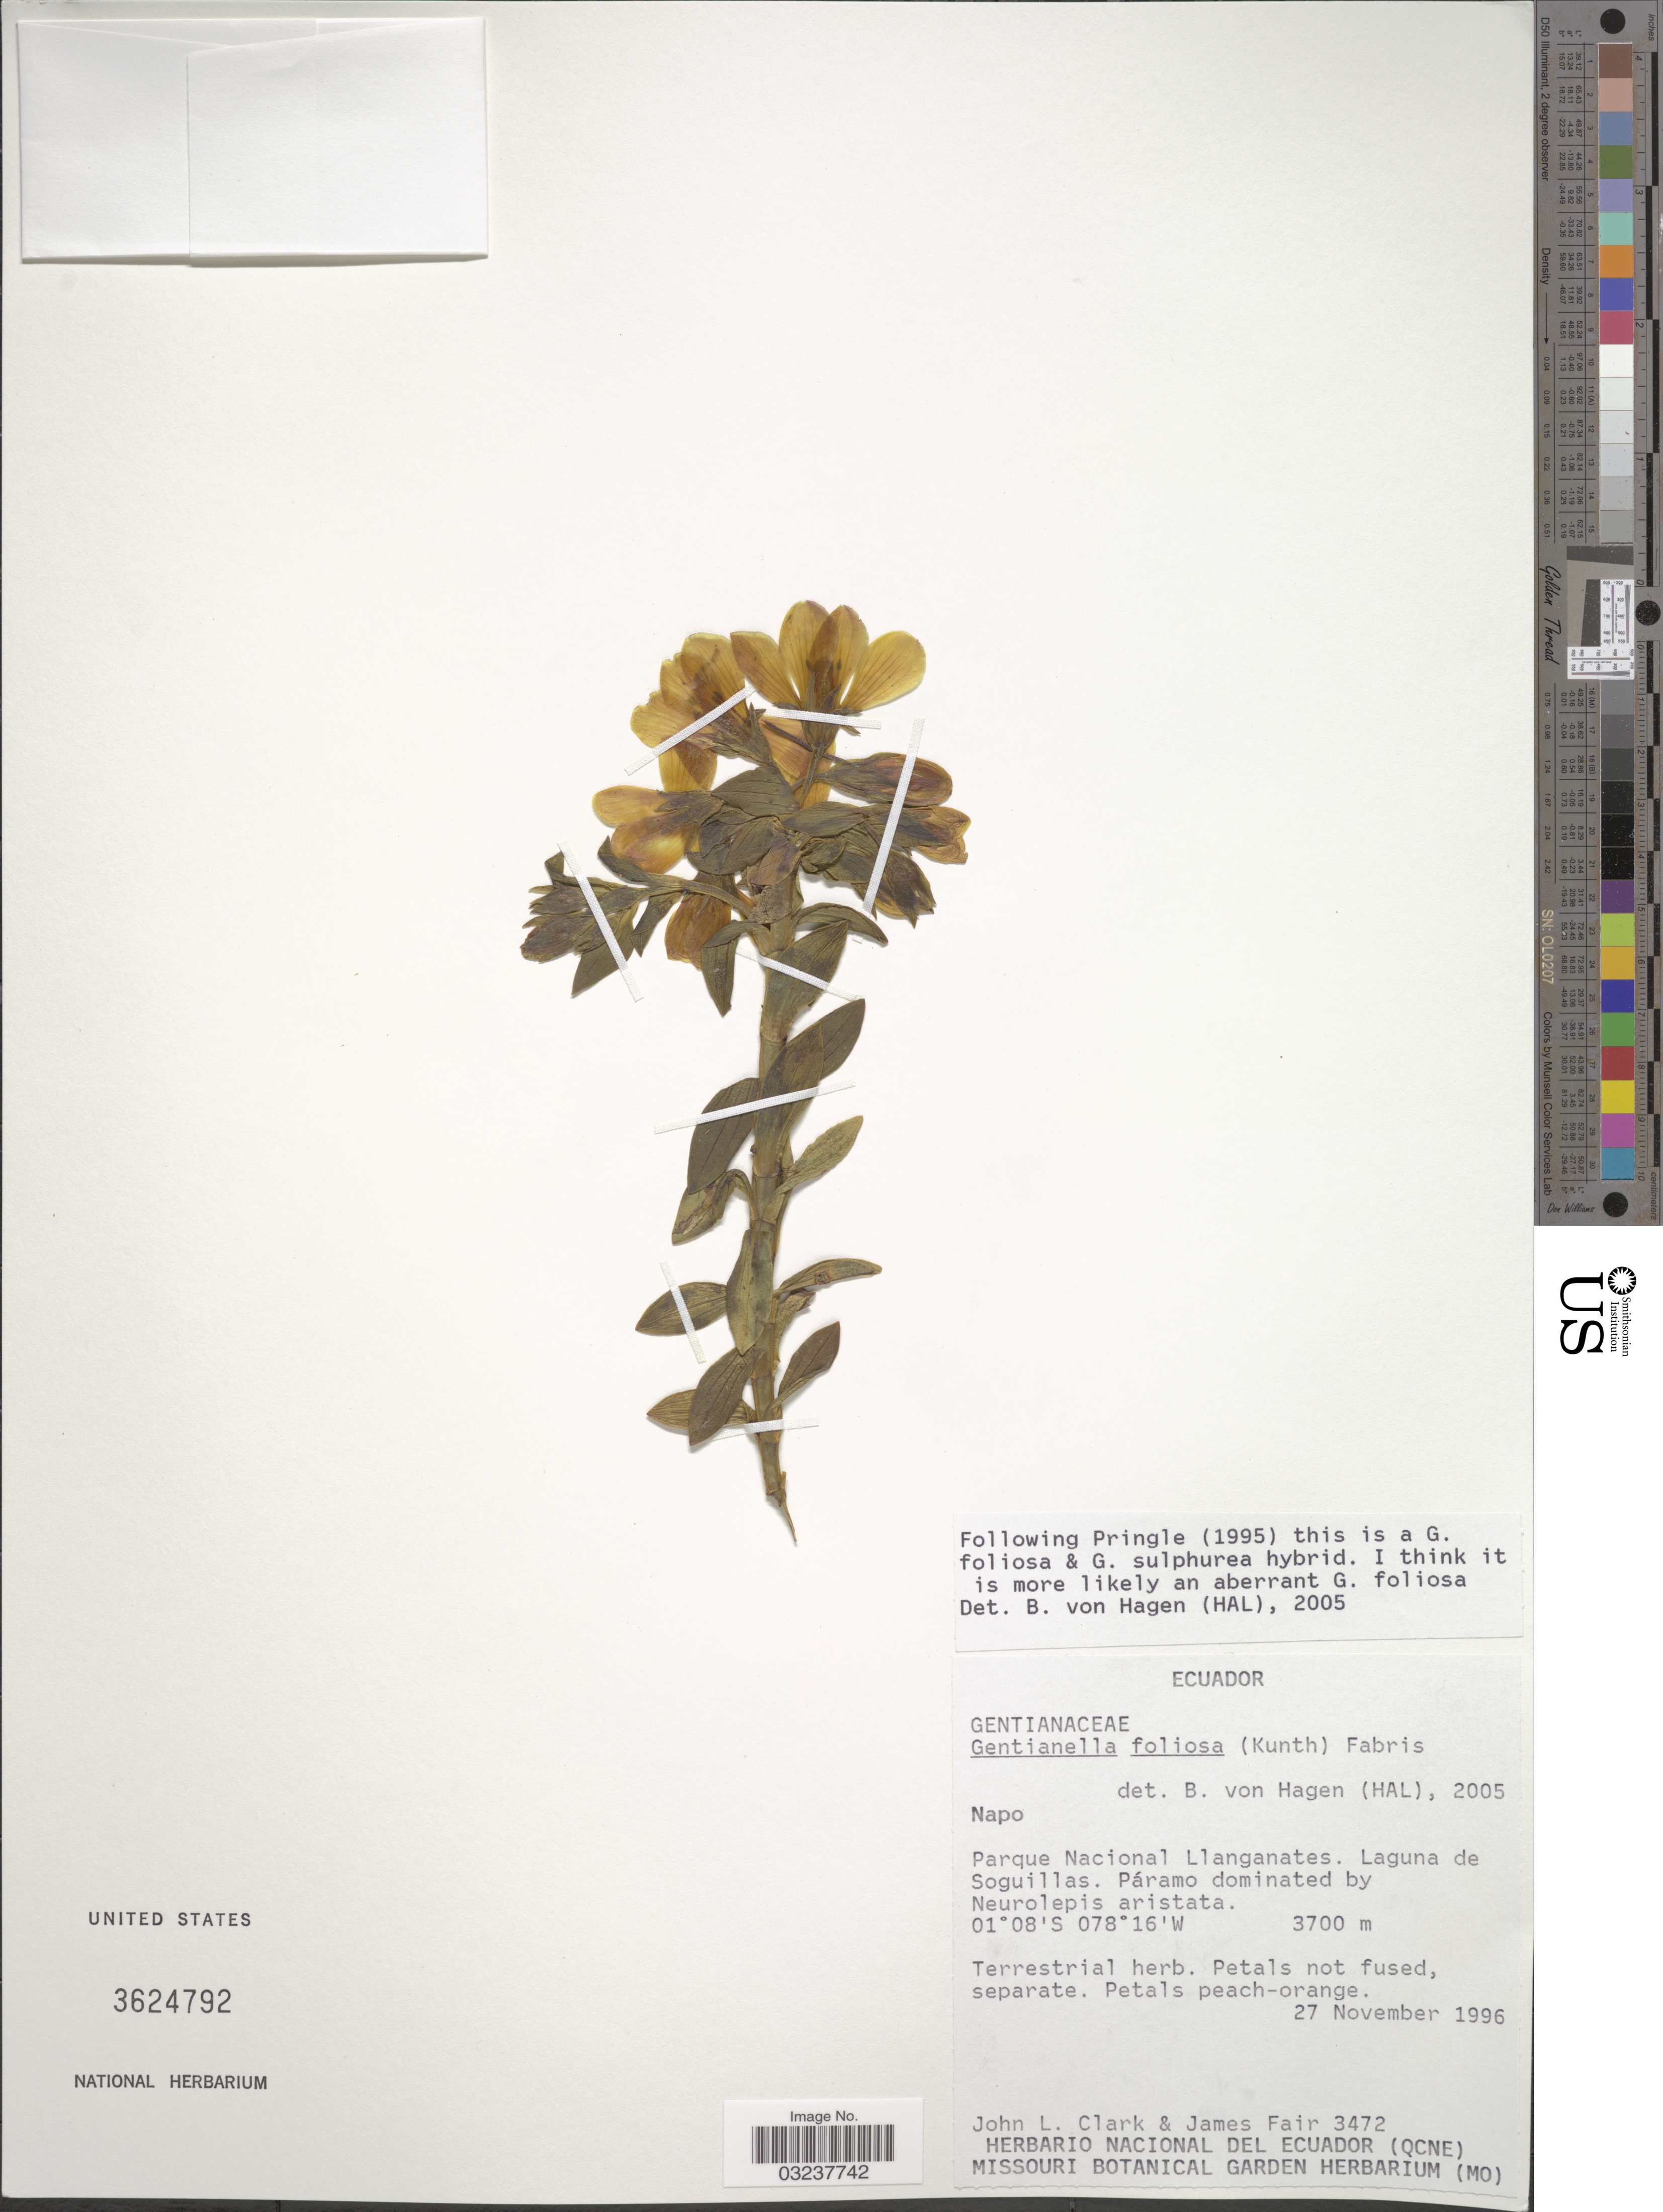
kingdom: Plantae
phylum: Tracheophyta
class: Magnoliopsida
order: Gentianales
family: Gentianaceae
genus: Gentianella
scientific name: Gentianella foliosa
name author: (Kunth) Fabris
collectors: J. L. Clark & J. Fair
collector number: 3472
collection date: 1996-11-27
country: Ecuador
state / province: Napo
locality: Parque Nacional Llanganates. Laguna de Soguillas.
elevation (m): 3700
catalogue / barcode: US 3624792